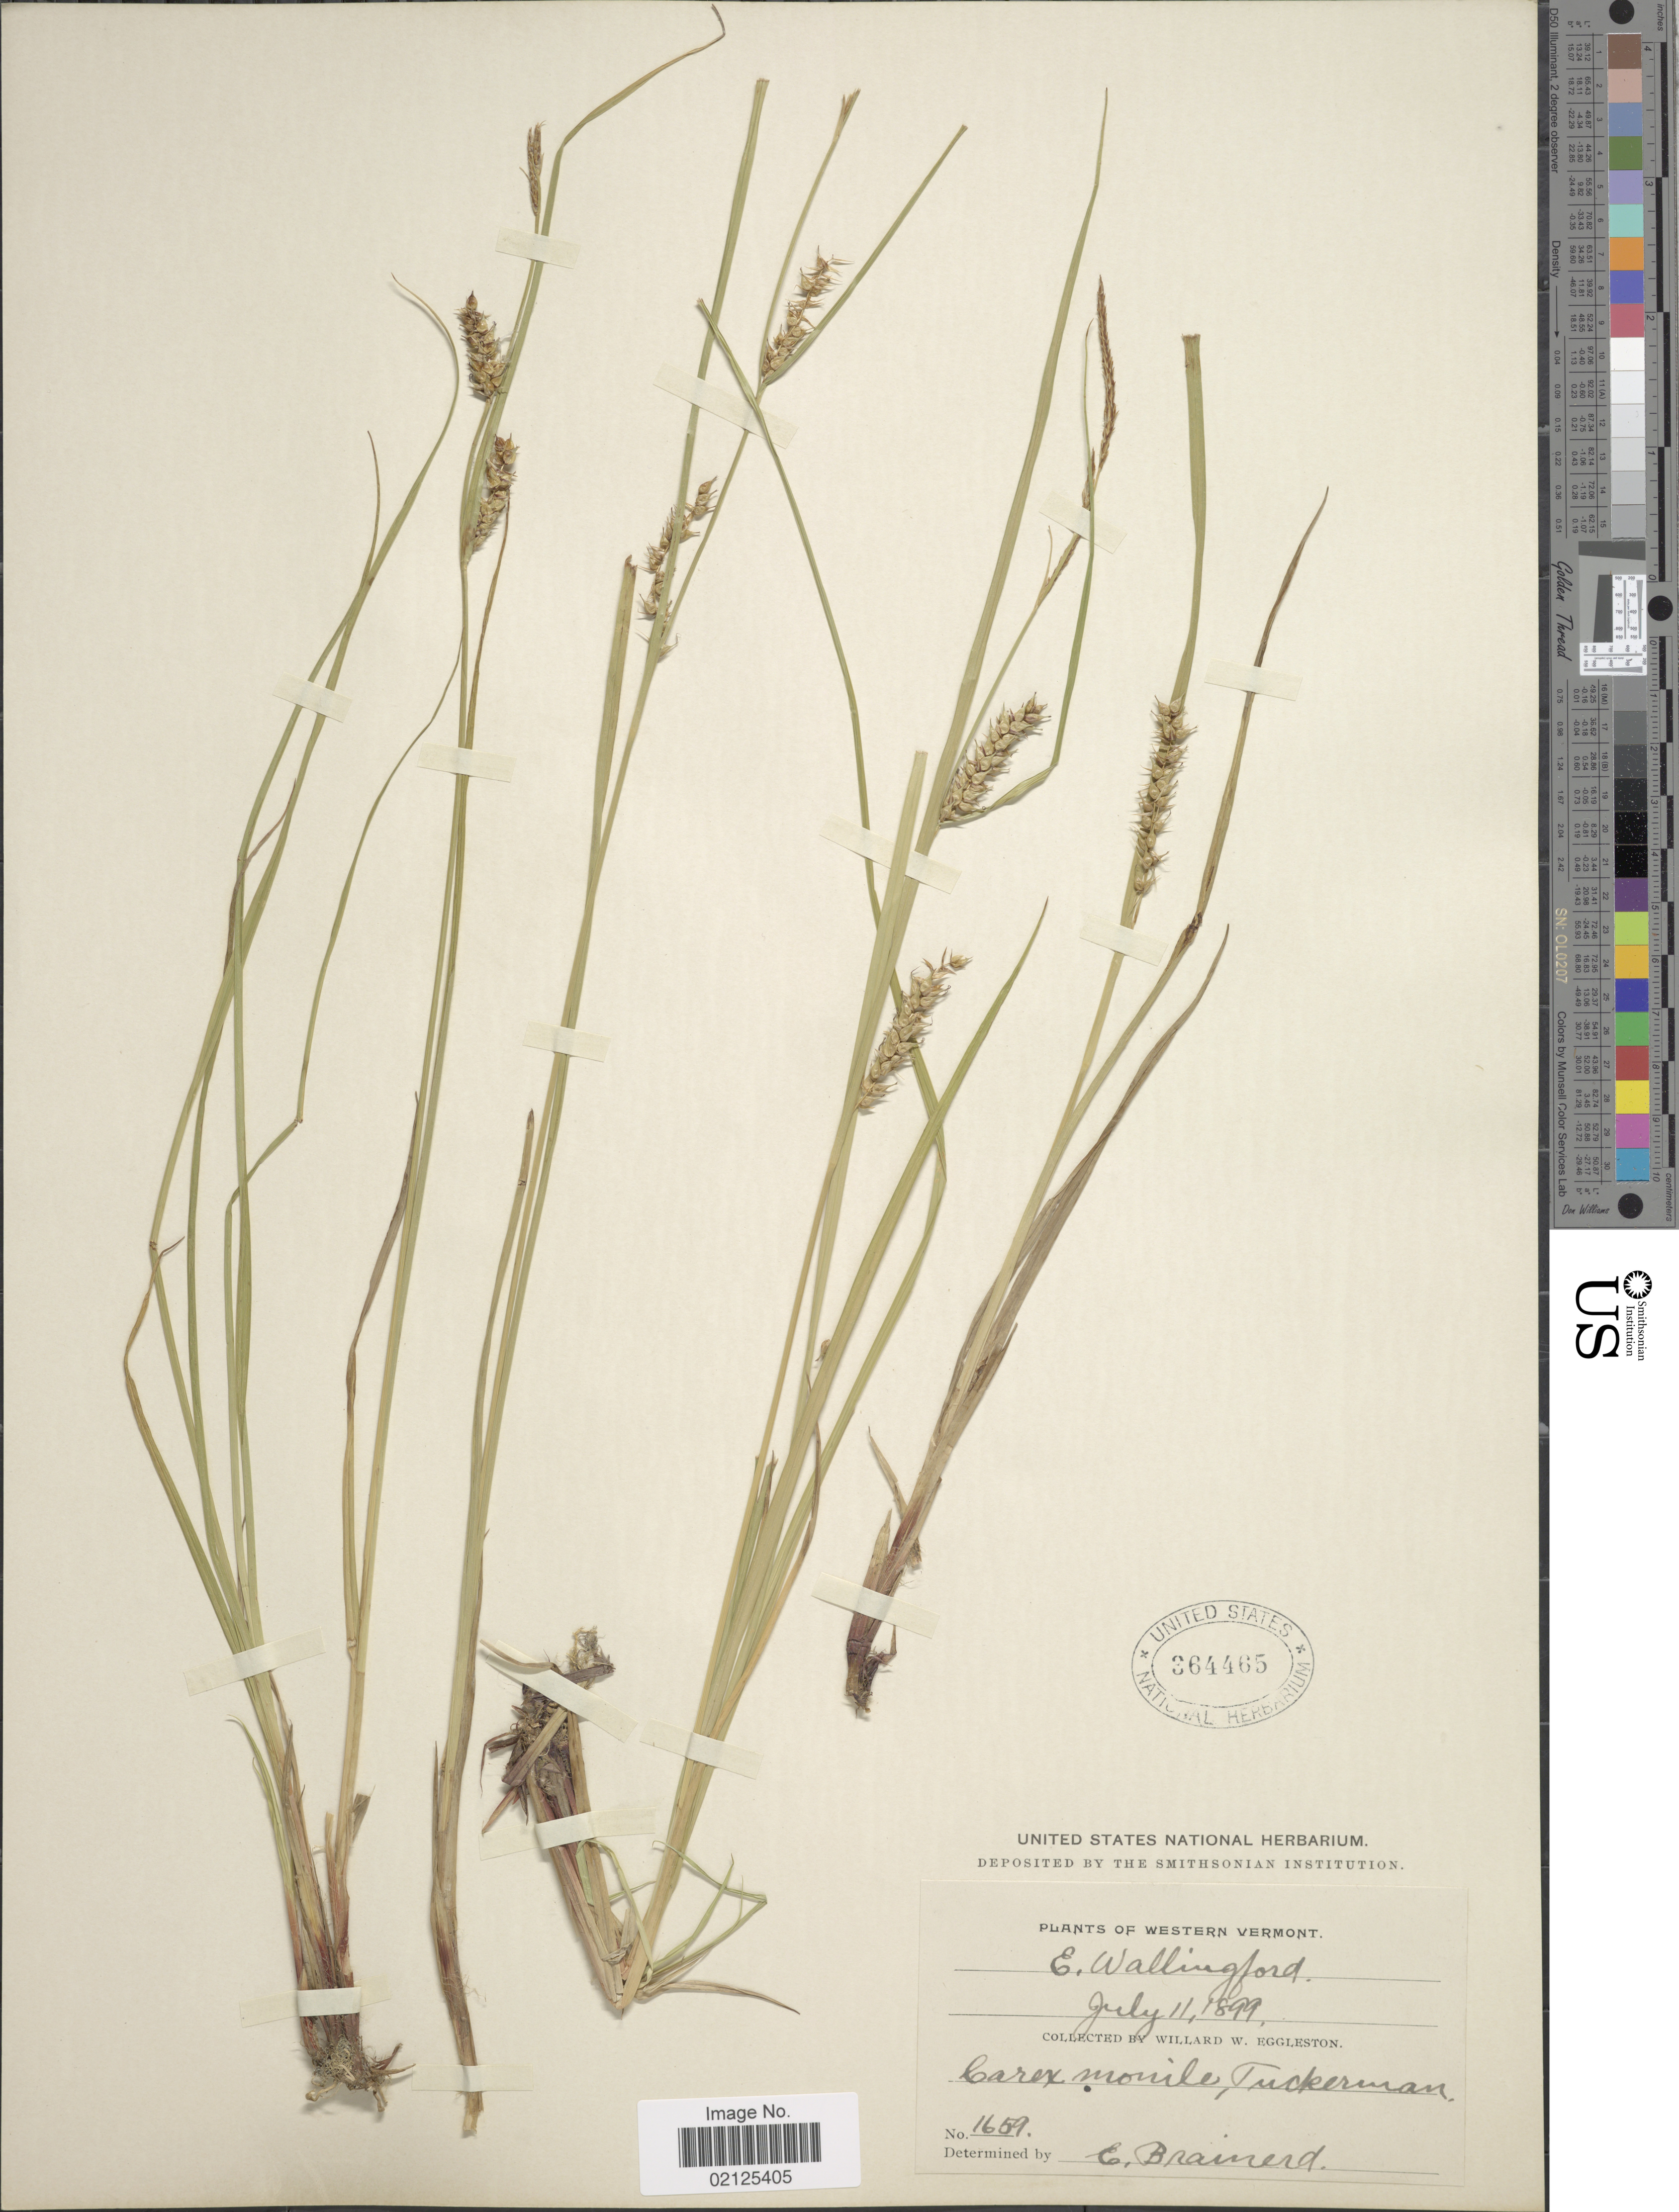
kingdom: Plantae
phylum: Tracheophyta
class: Liliopsida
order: Poales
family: Cyperaceae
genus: Carex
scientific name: Carex vesicaria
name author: L.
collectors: W. W. Eggleston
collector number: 1659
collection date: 1899-07-11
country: United States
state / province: Vermont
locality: Western Vermont, E. Wallingford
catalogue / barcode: US 364465